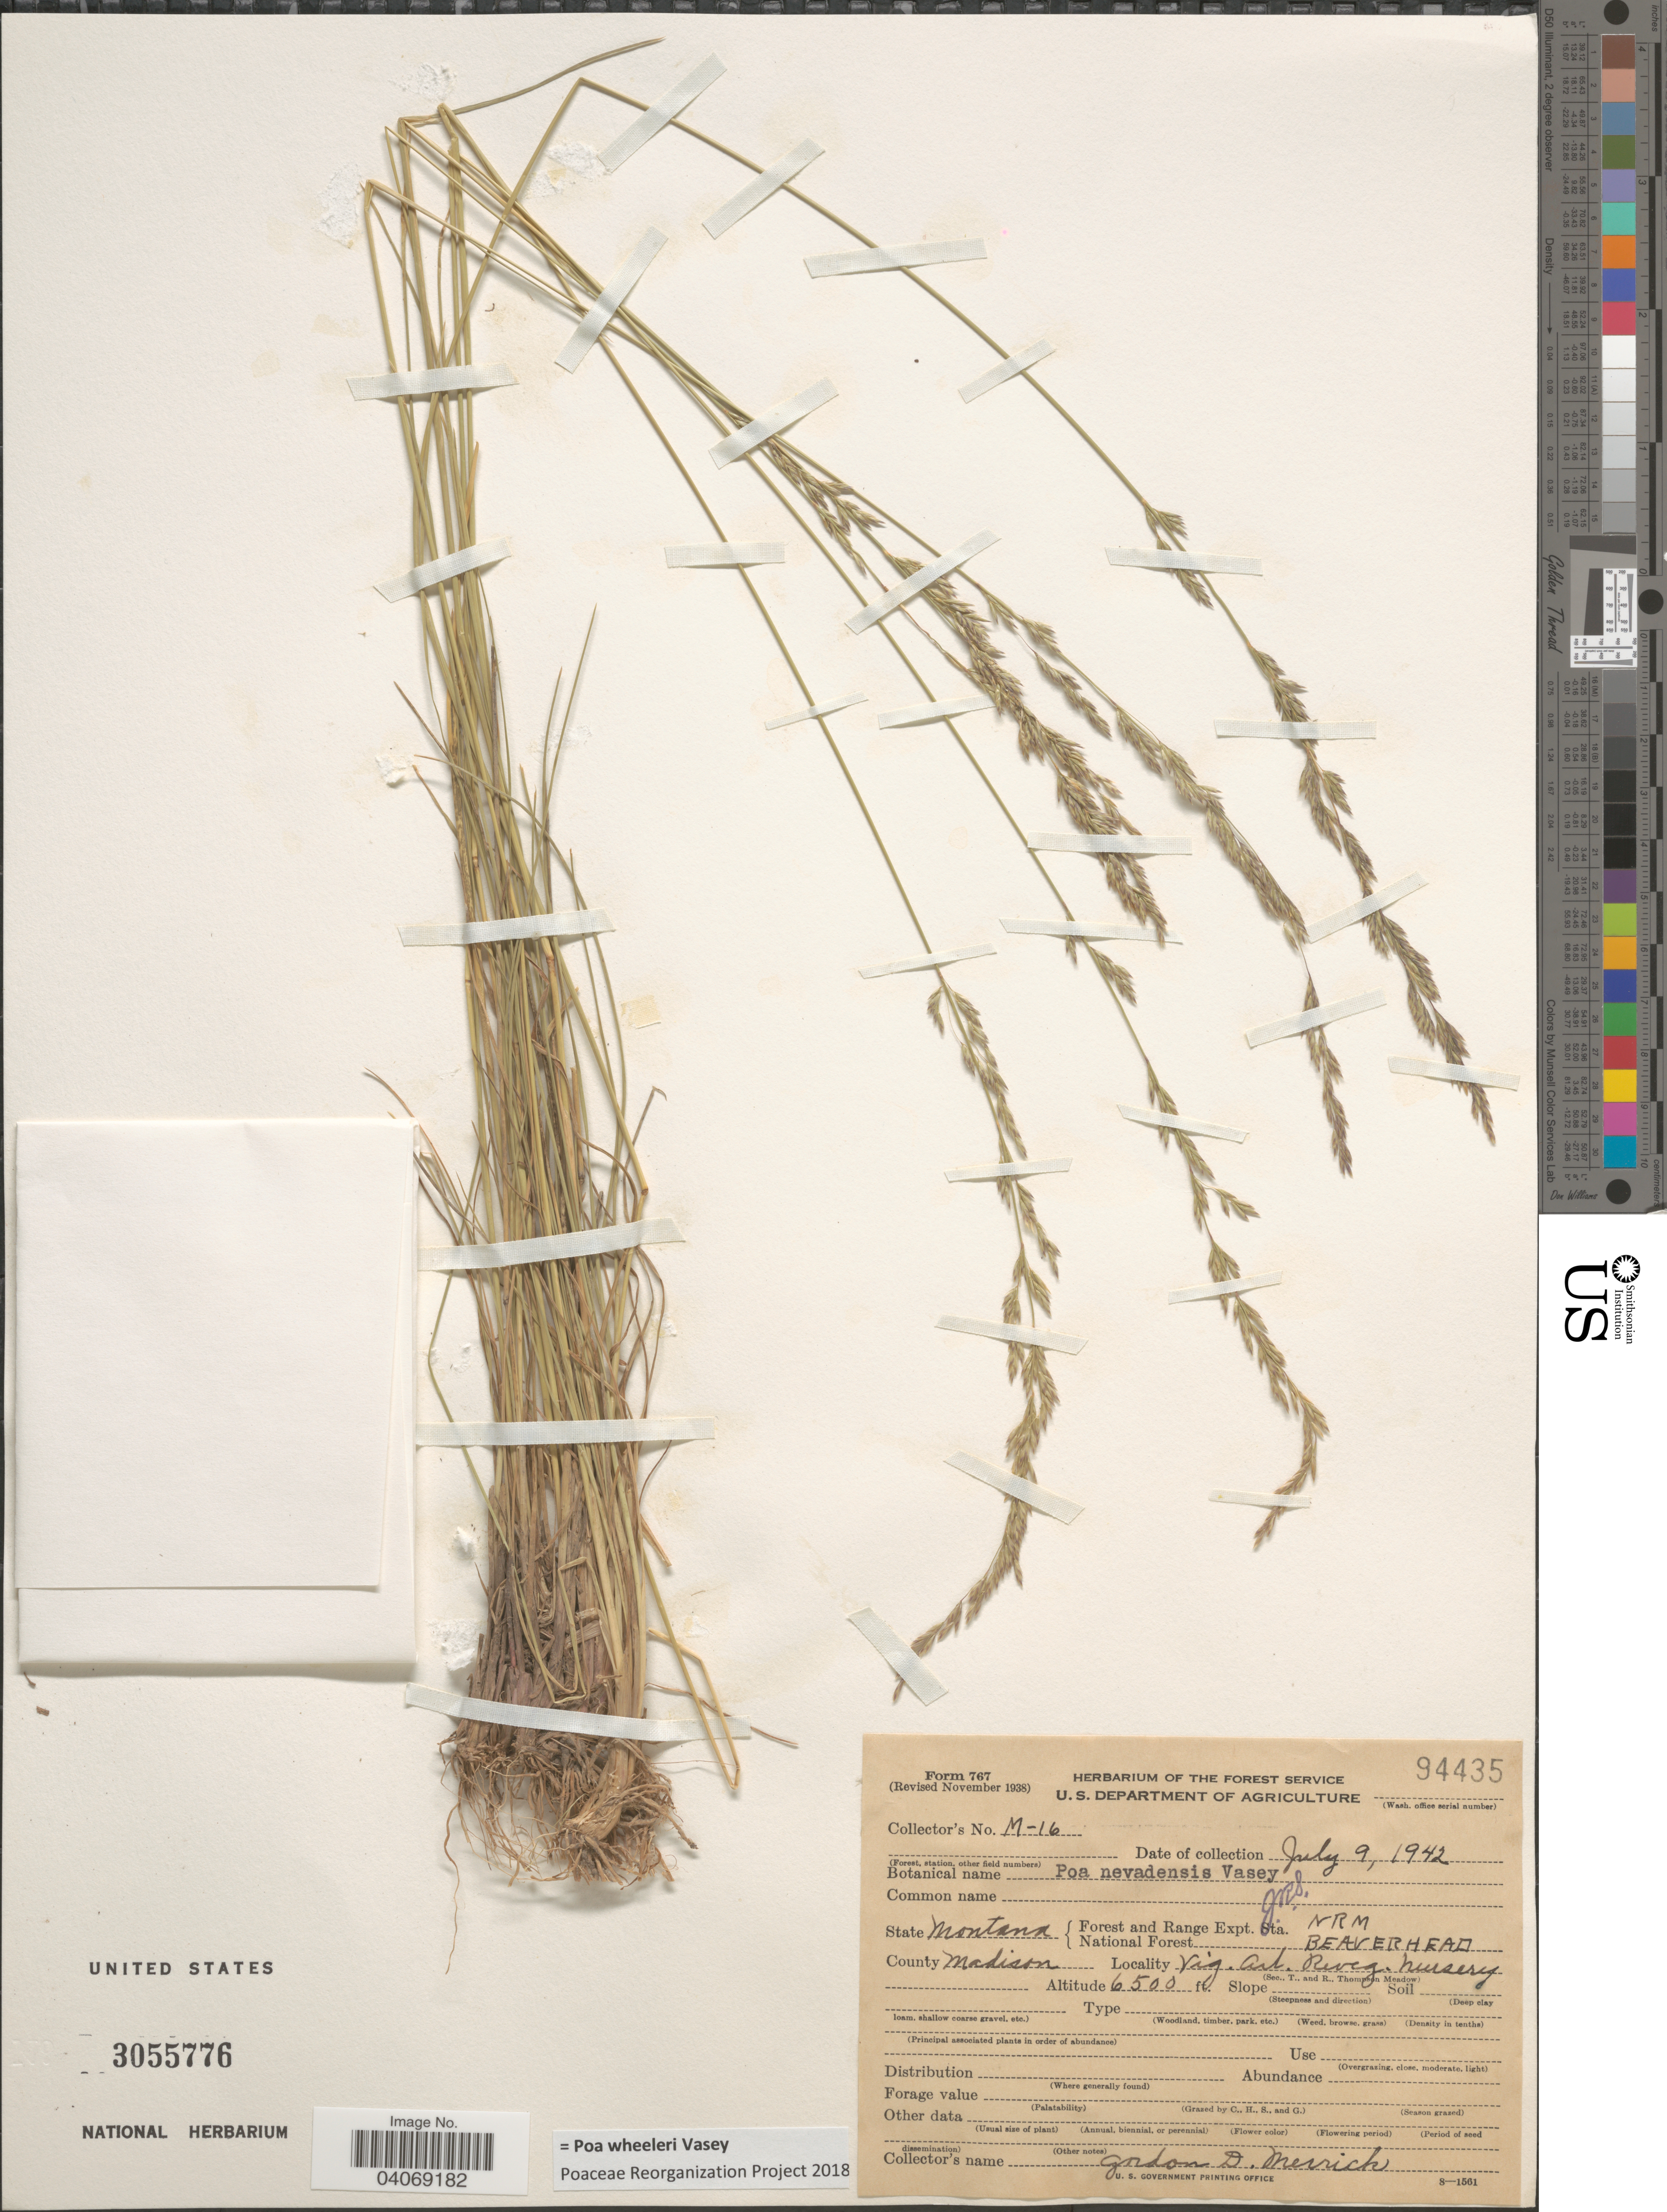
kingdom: Plantae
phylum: Tracheophyta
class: Liliopsida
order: Poales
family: Poaceae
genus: Poa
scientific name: Poa wheeleri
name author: Vasey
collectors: G. Merrick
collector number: M-16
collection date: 1942-07-09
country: United States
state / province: Montana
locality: Forest and Range Expt. Sta. National Forest NRM Beaverhead. County Madison. Vig. Cul. Reveg. nursery. (Sec., T., and R., Thompson Meadow).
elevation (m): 1981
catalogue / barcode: US 3055776